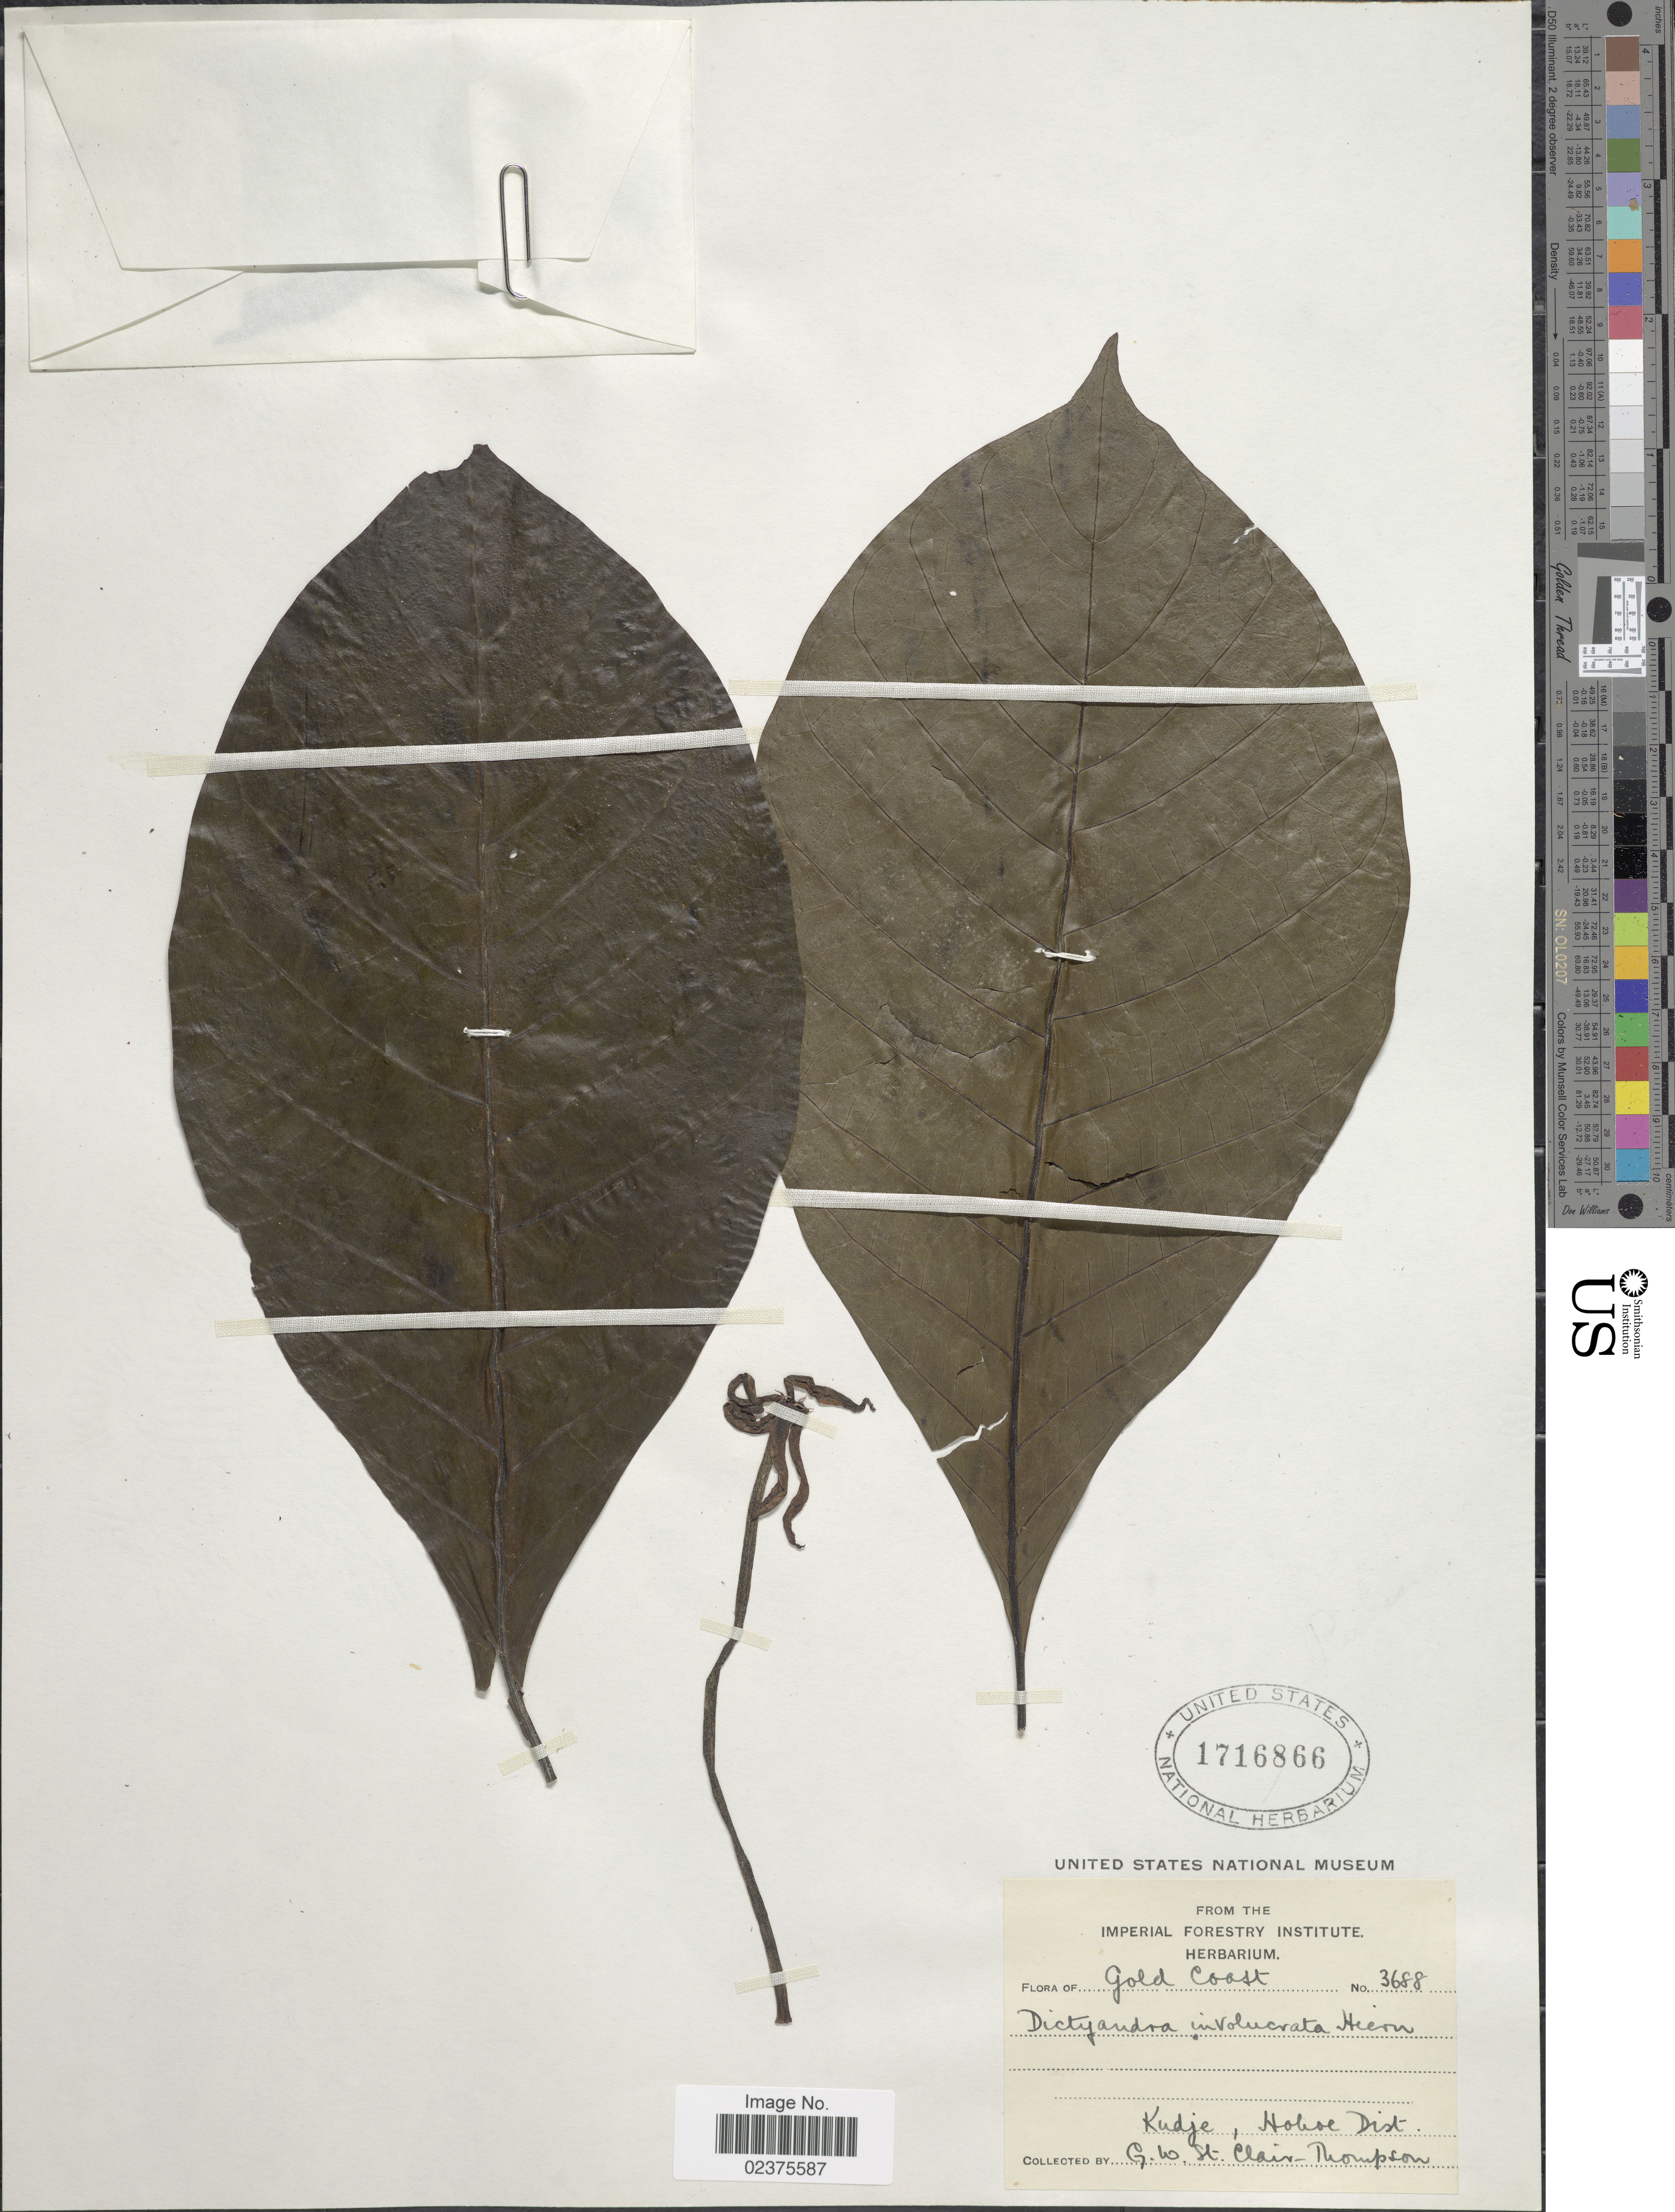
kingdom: Plantae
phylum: Tracheophyta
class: Magnoliopsida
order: Gentianales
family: Rubiaceae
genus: Dictyandra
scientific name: Dictyandra involucrata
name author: (Hook. f.) Hiern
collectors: G. St. Clair-Thompson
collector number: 3688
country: Ghana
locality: Gold Coast, Kudje, Hoboe Dist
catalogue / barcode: US 1716866